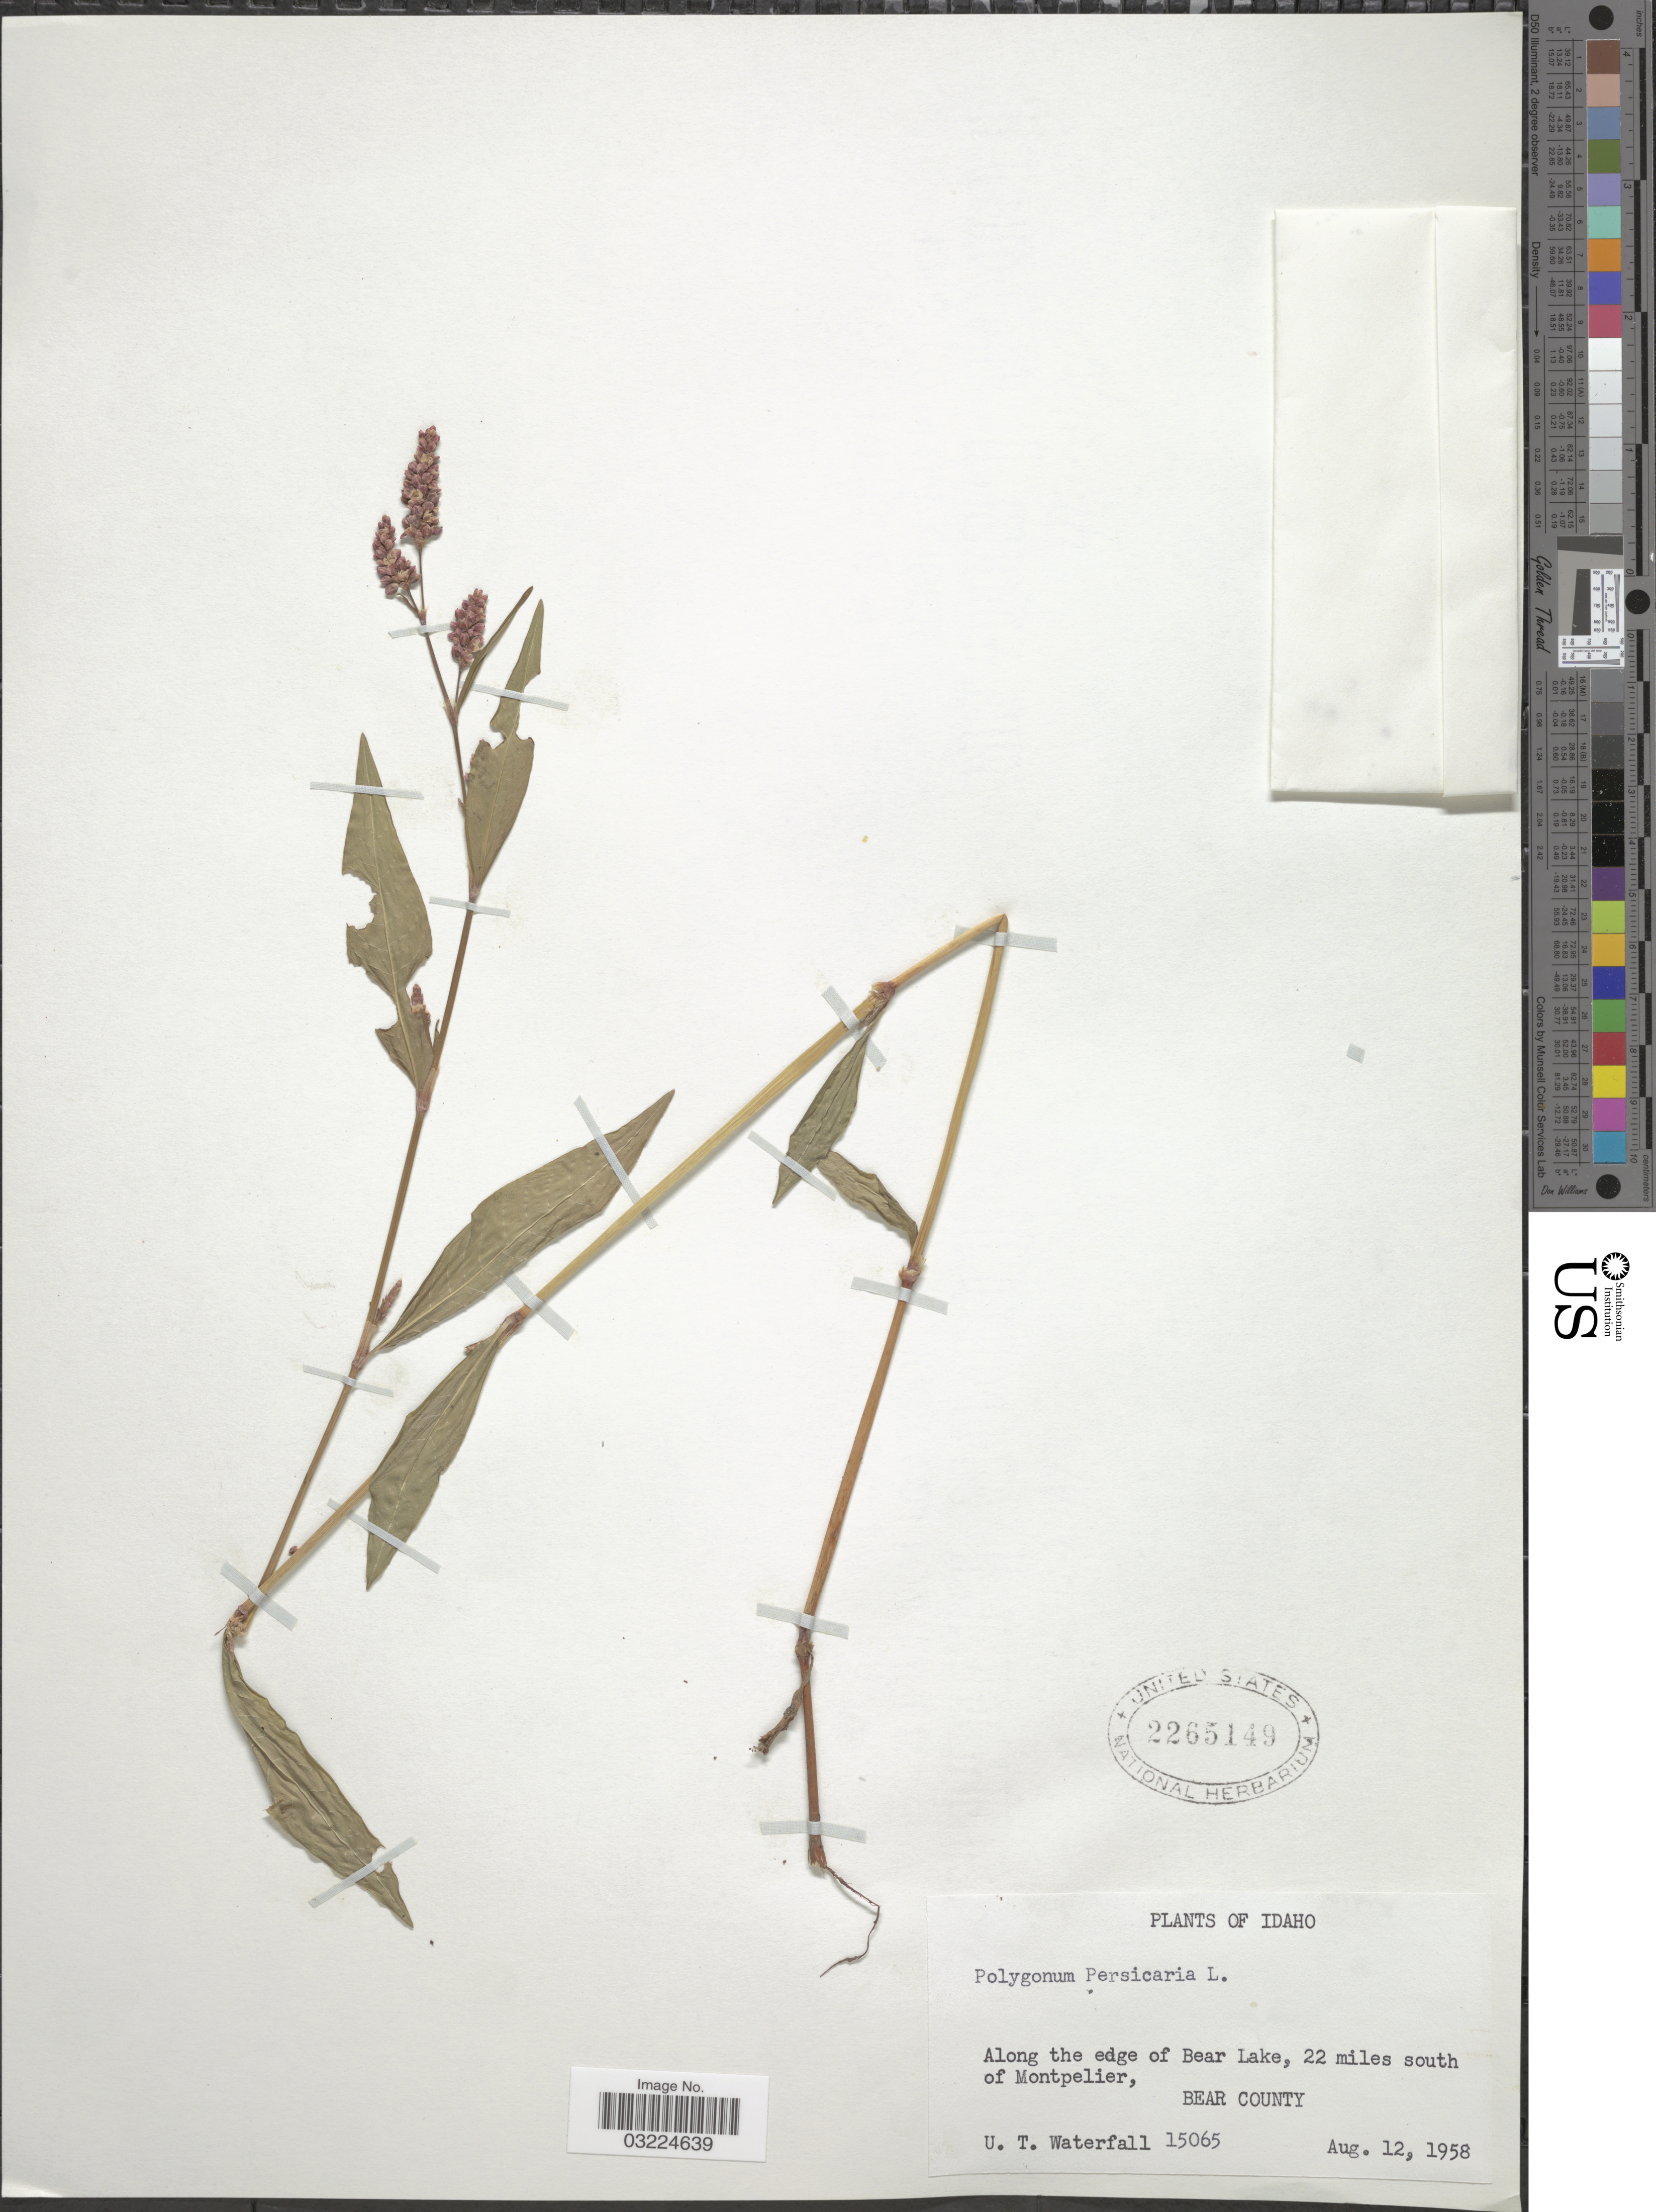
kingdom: Plantae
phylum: Tracheophyta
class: Magnoliopsida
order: Caryophyllales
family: Polygonaceae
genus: Persicaria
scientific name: Persicaria maculosa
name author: S.F. Gray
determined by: Atha, D. E.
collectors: U. T. Waterfall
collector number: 15065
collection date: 1958-08-12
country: United States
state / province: Idaho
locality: Along the edge of Bear Lake, 22 miles south of Montpelier, Bear County.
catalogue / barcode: US 2265149